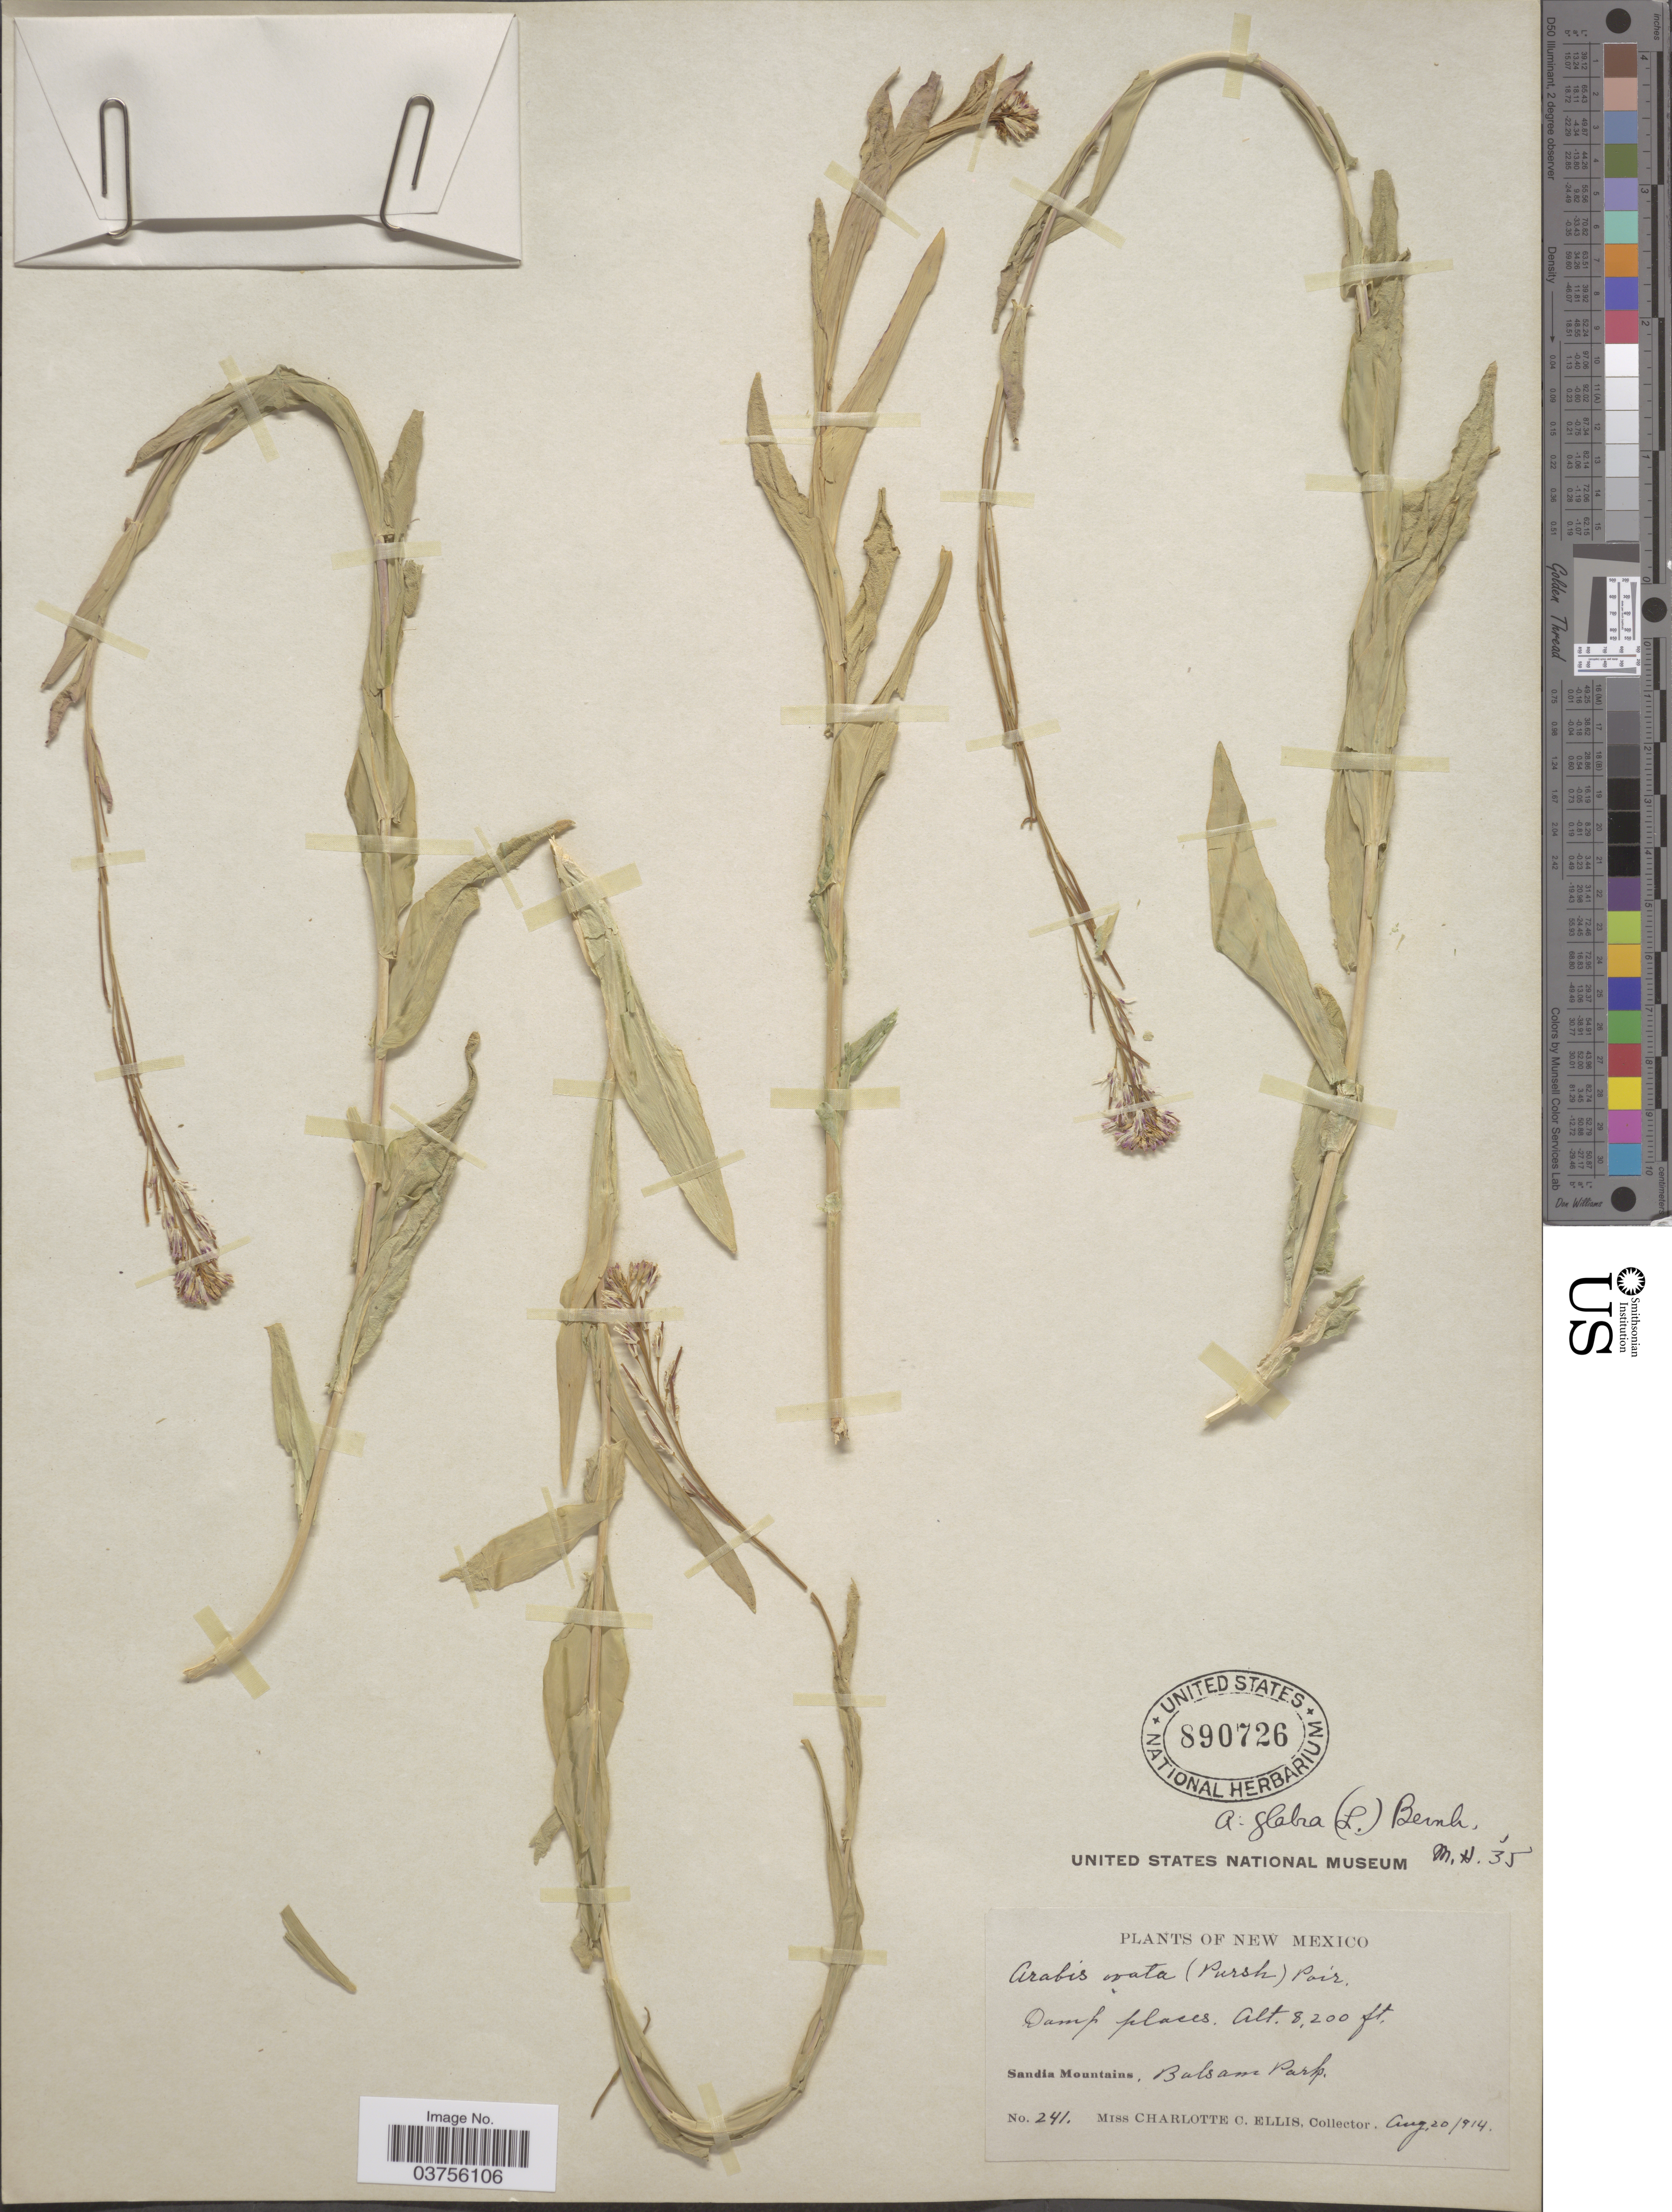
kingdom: Plantae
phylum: Tracheophyta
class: Magnoliopsida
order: Brassicales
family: Brassicaceae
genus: Turritis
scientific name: Turritis glabra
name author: L.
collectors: C. C. Ellis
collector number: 241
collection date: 1914-08-20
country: United States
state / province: New Mexico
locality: Sandia Mountains, Balsam Park.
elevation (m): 2499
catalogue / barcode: US 890726